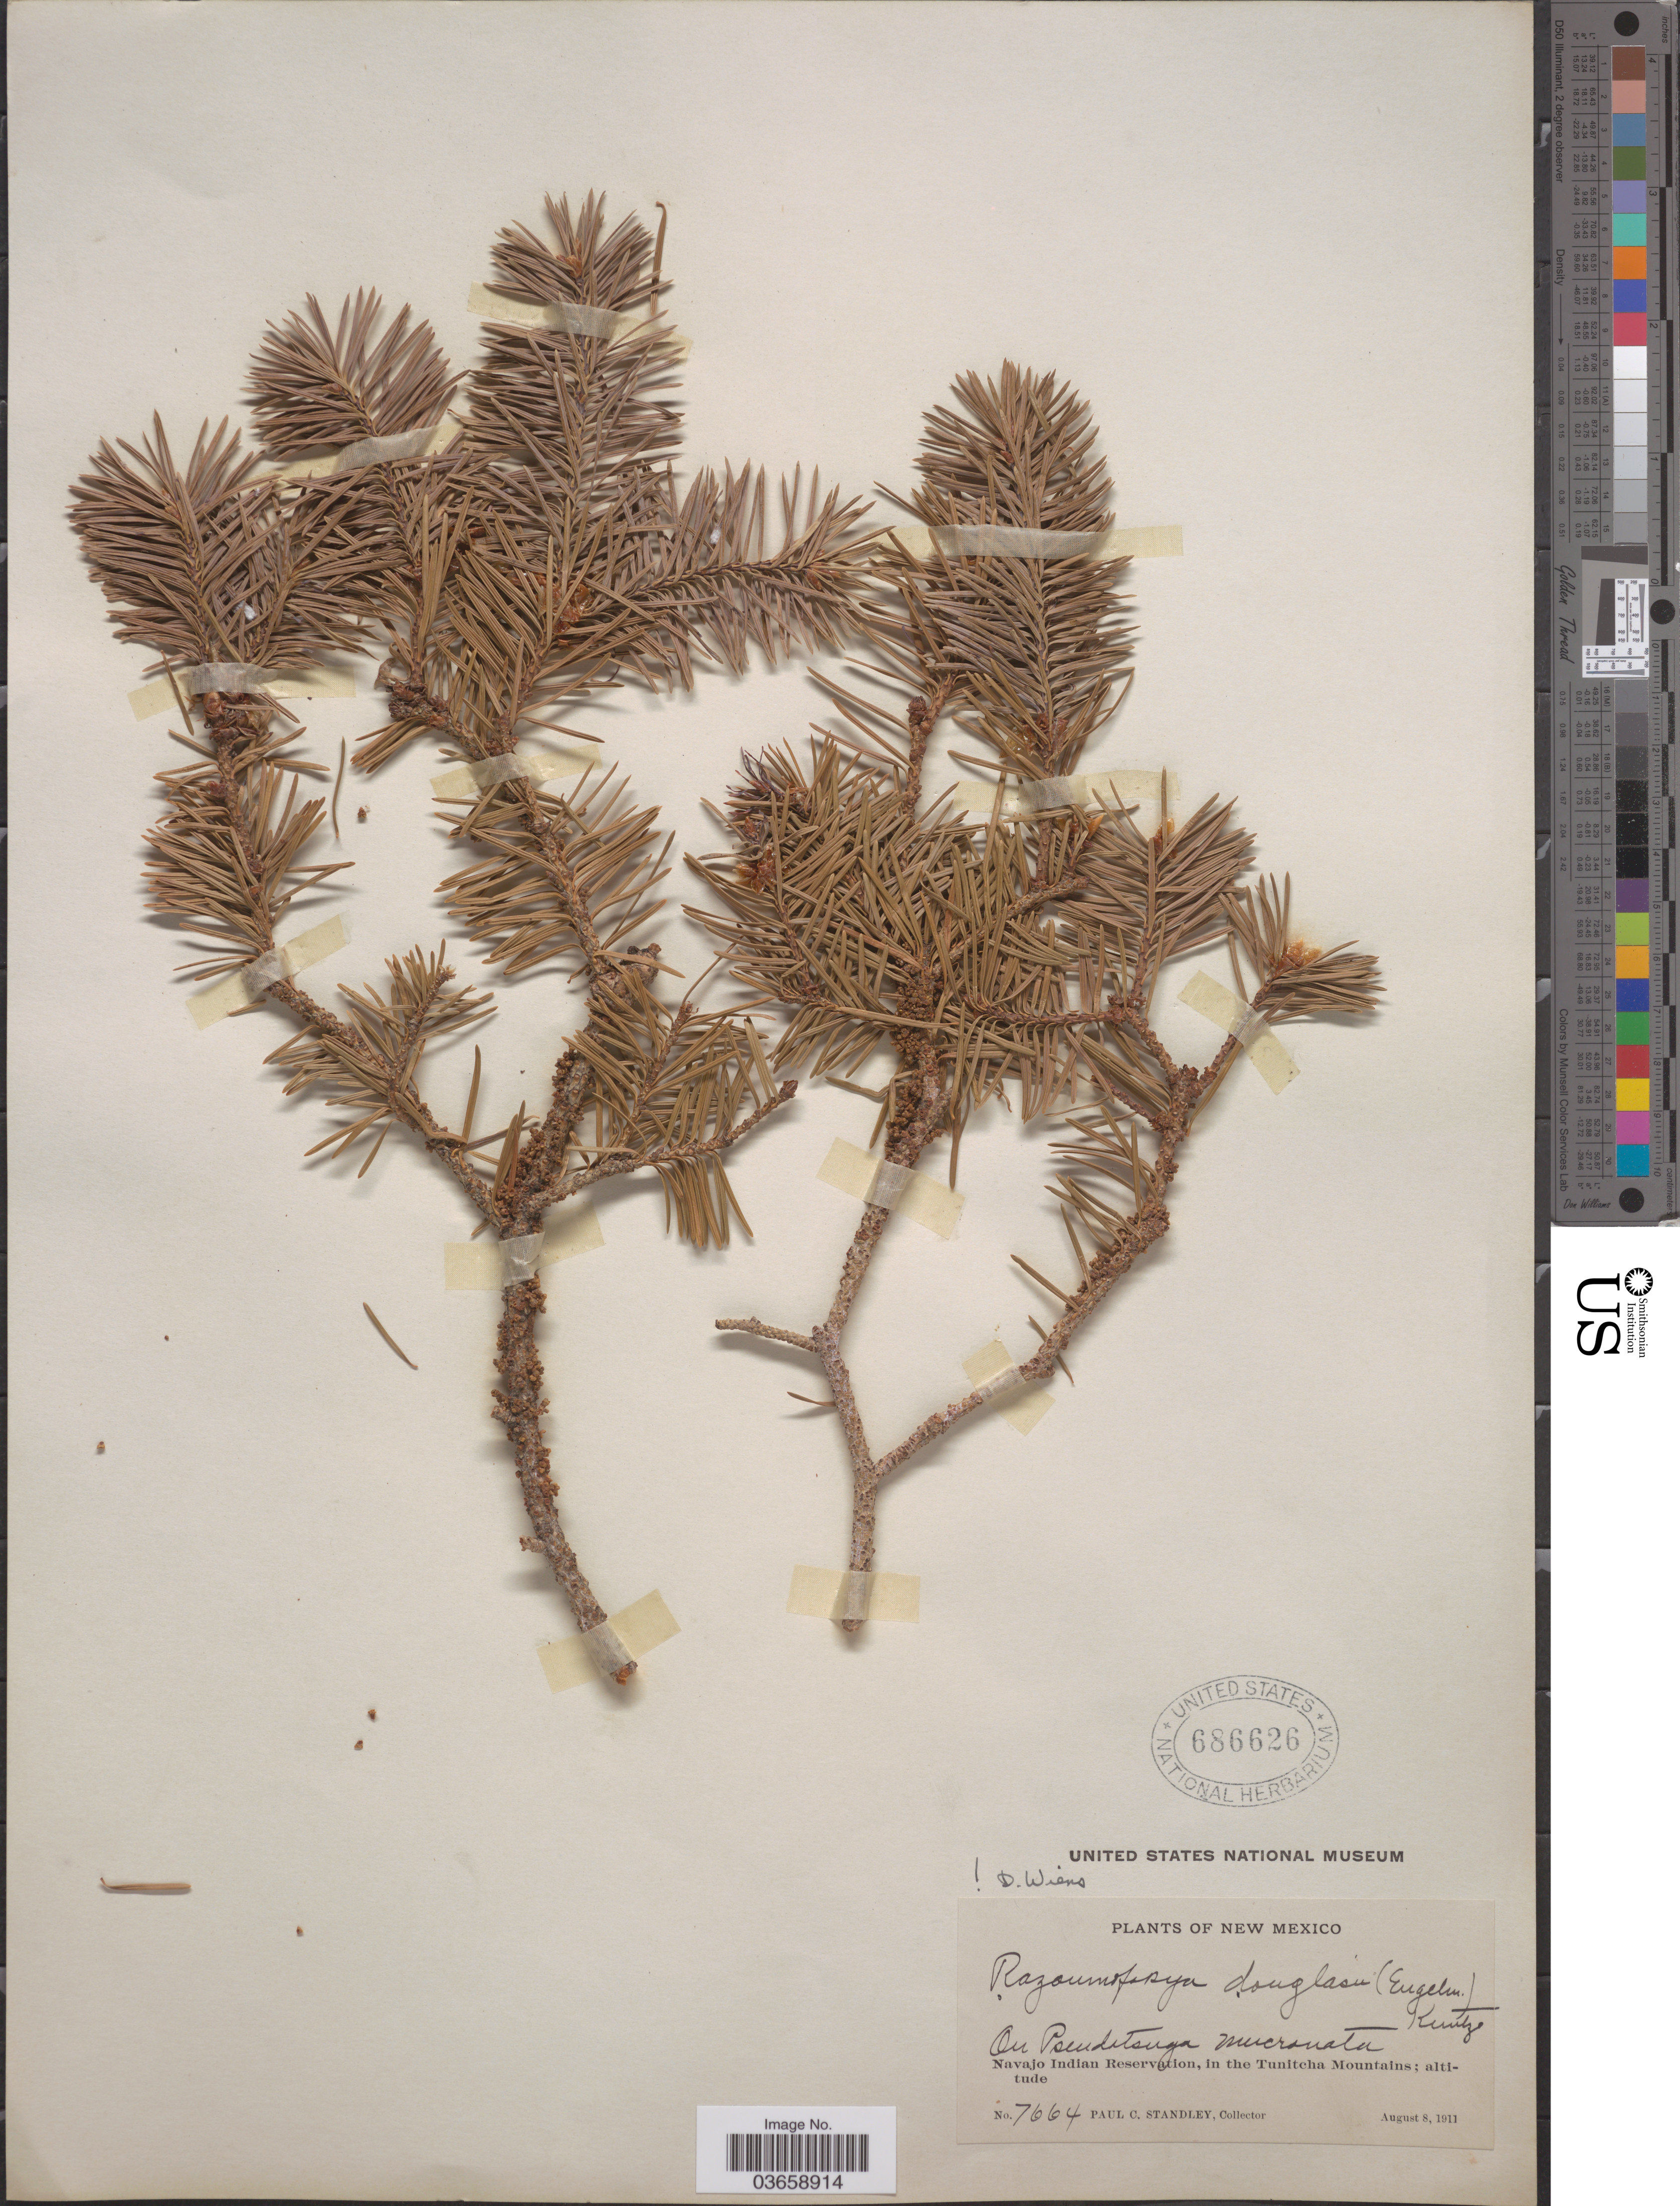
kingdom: Plantae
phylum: Tracheophyta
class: Magnoliopsida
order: Santalales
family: Viscaceae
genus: Arceuthobium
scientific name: Arceuthobium douglasii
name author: Engelm. in G.M. Wheeler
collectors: P. C. Standley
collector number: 7664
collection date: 1911-08-08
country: United States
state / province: New Mexico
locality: Navajo Indian Reservation, in the Tunitcha Mountains.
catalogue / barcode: US 686626